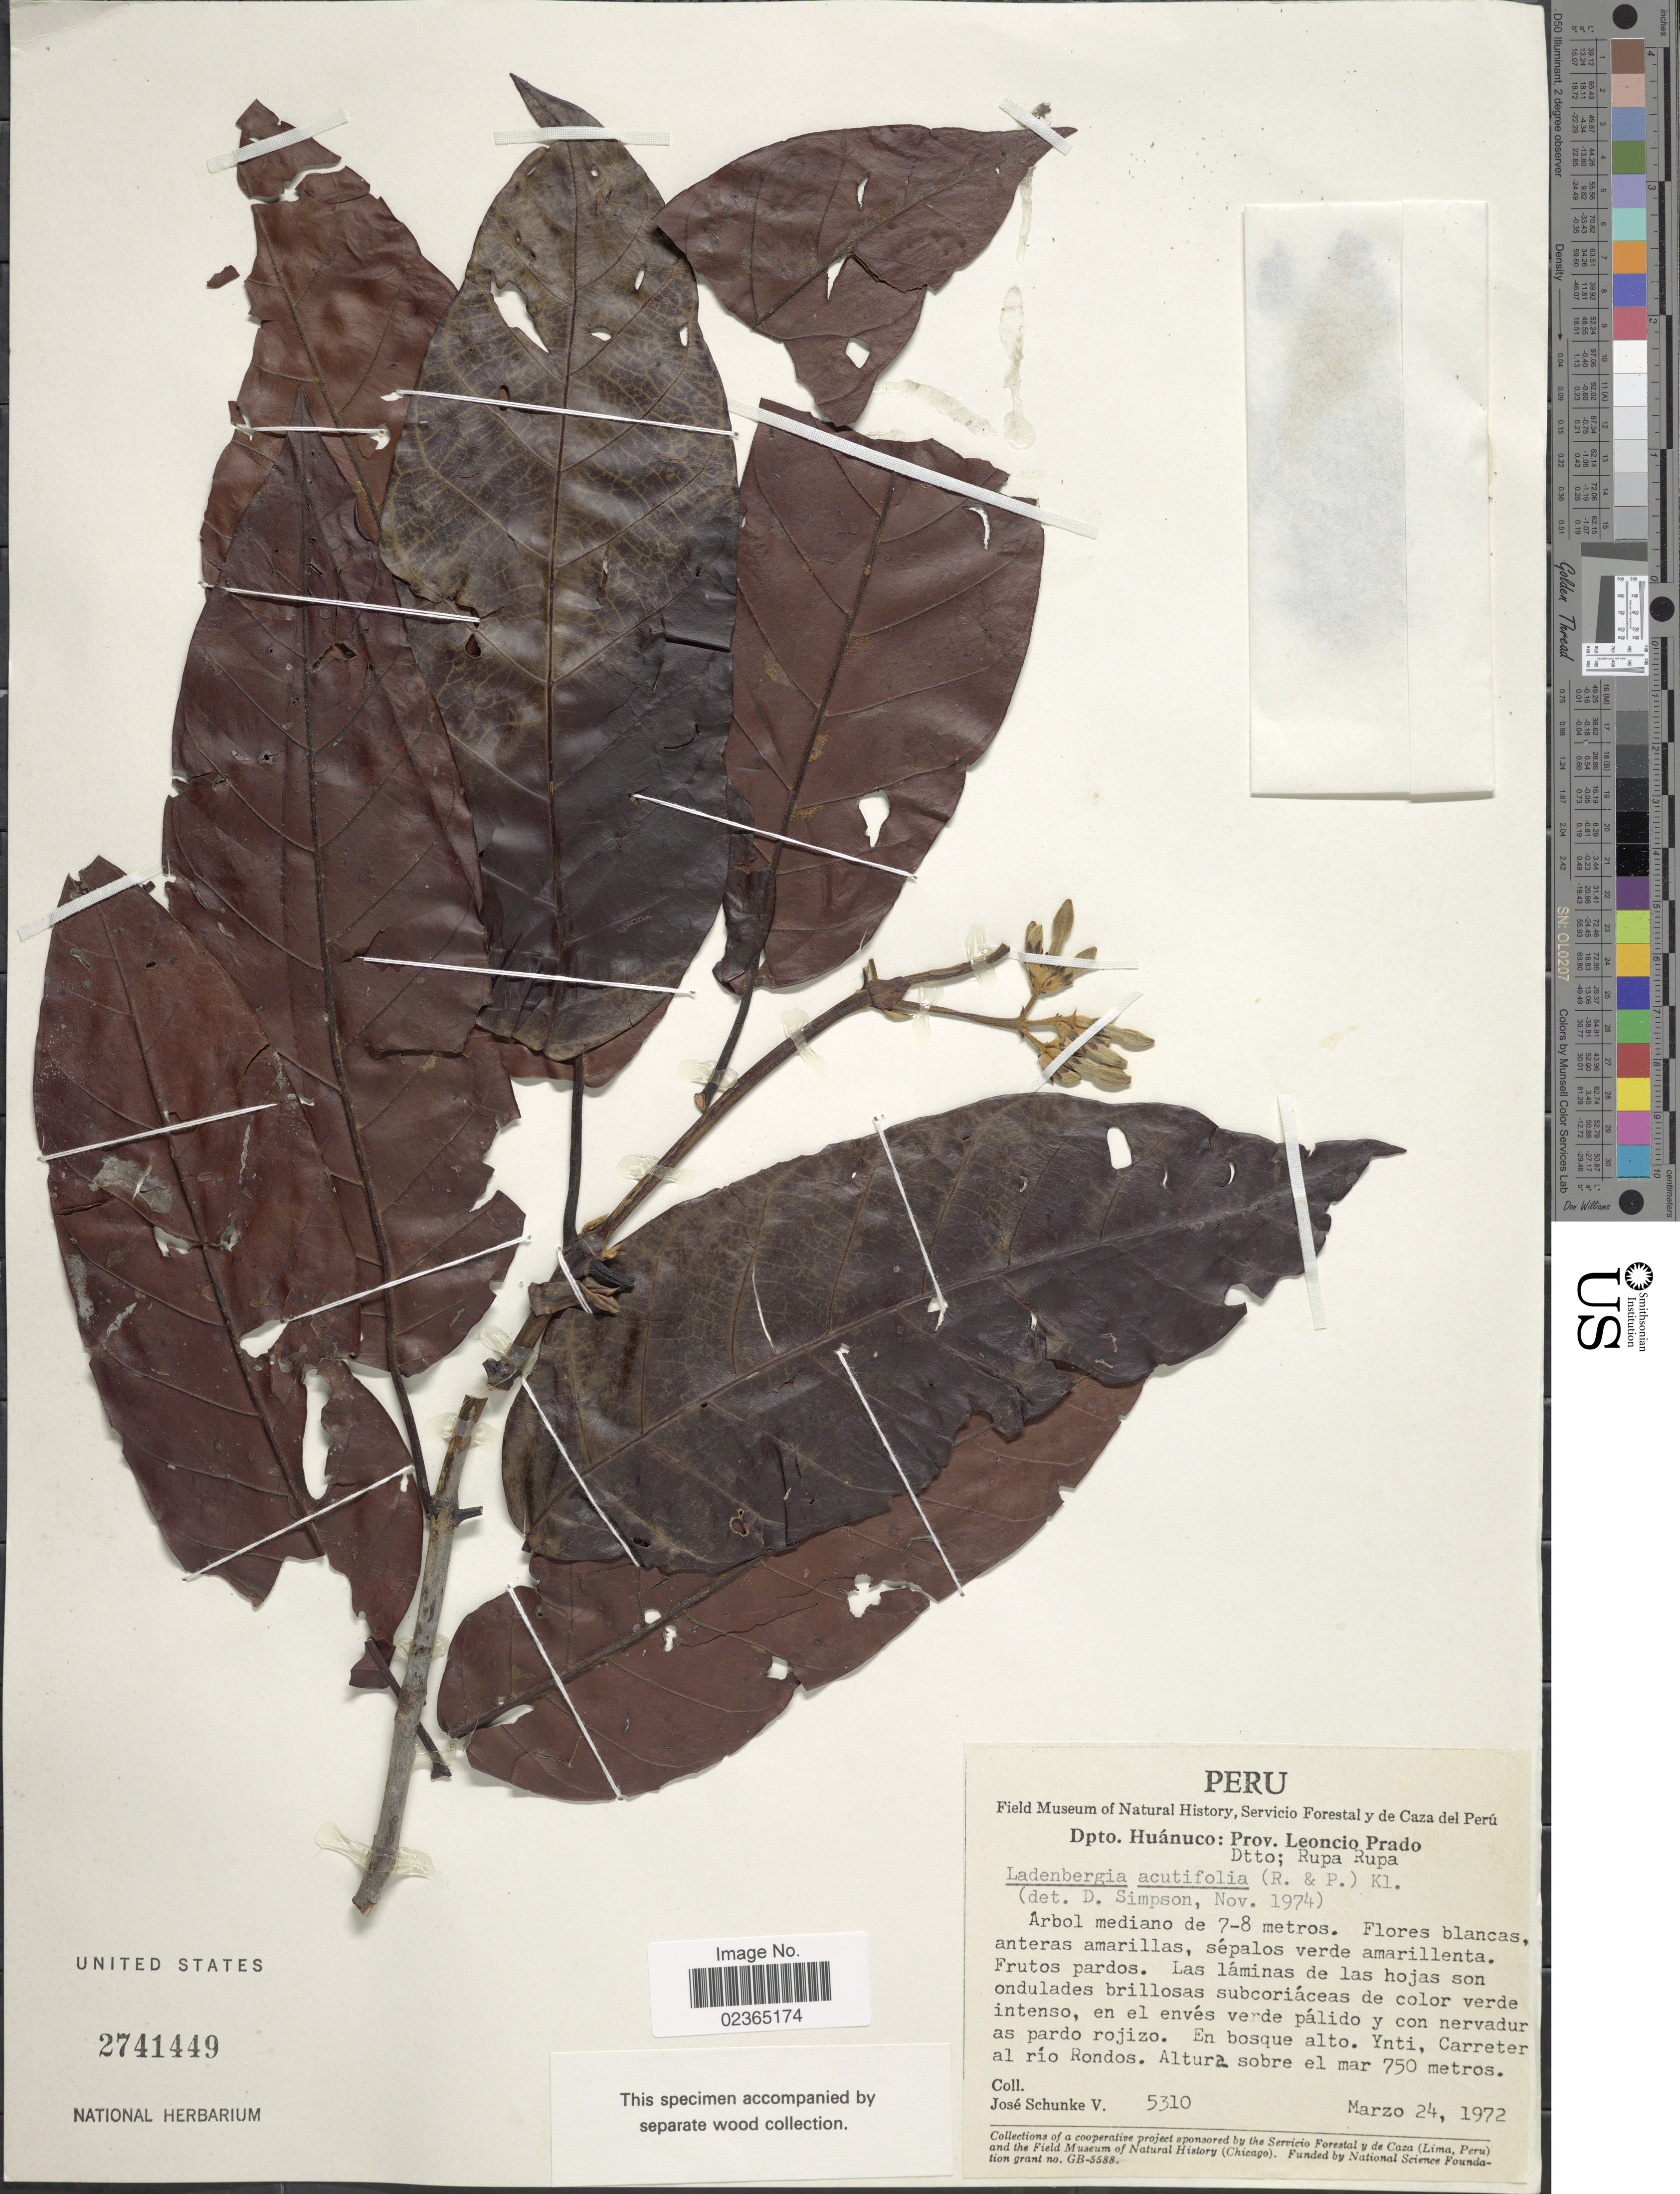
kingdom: Plantae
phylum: Tracheophyta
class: Magnoliopsida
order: Gentianales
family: Rubiaceae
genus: Ladenbergia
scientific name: Ladenbergia acutifolia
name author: (Ruiz & Pav.) Klotzsch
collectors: J. Schunke Vigo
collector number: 5310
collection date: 1972-03-24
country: Peru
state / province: Huánuco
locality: Prov. Leoncio Prado, En bosque alto. Ynti, Carreter al rio Rondos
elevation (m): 750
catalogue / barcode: US 2741449